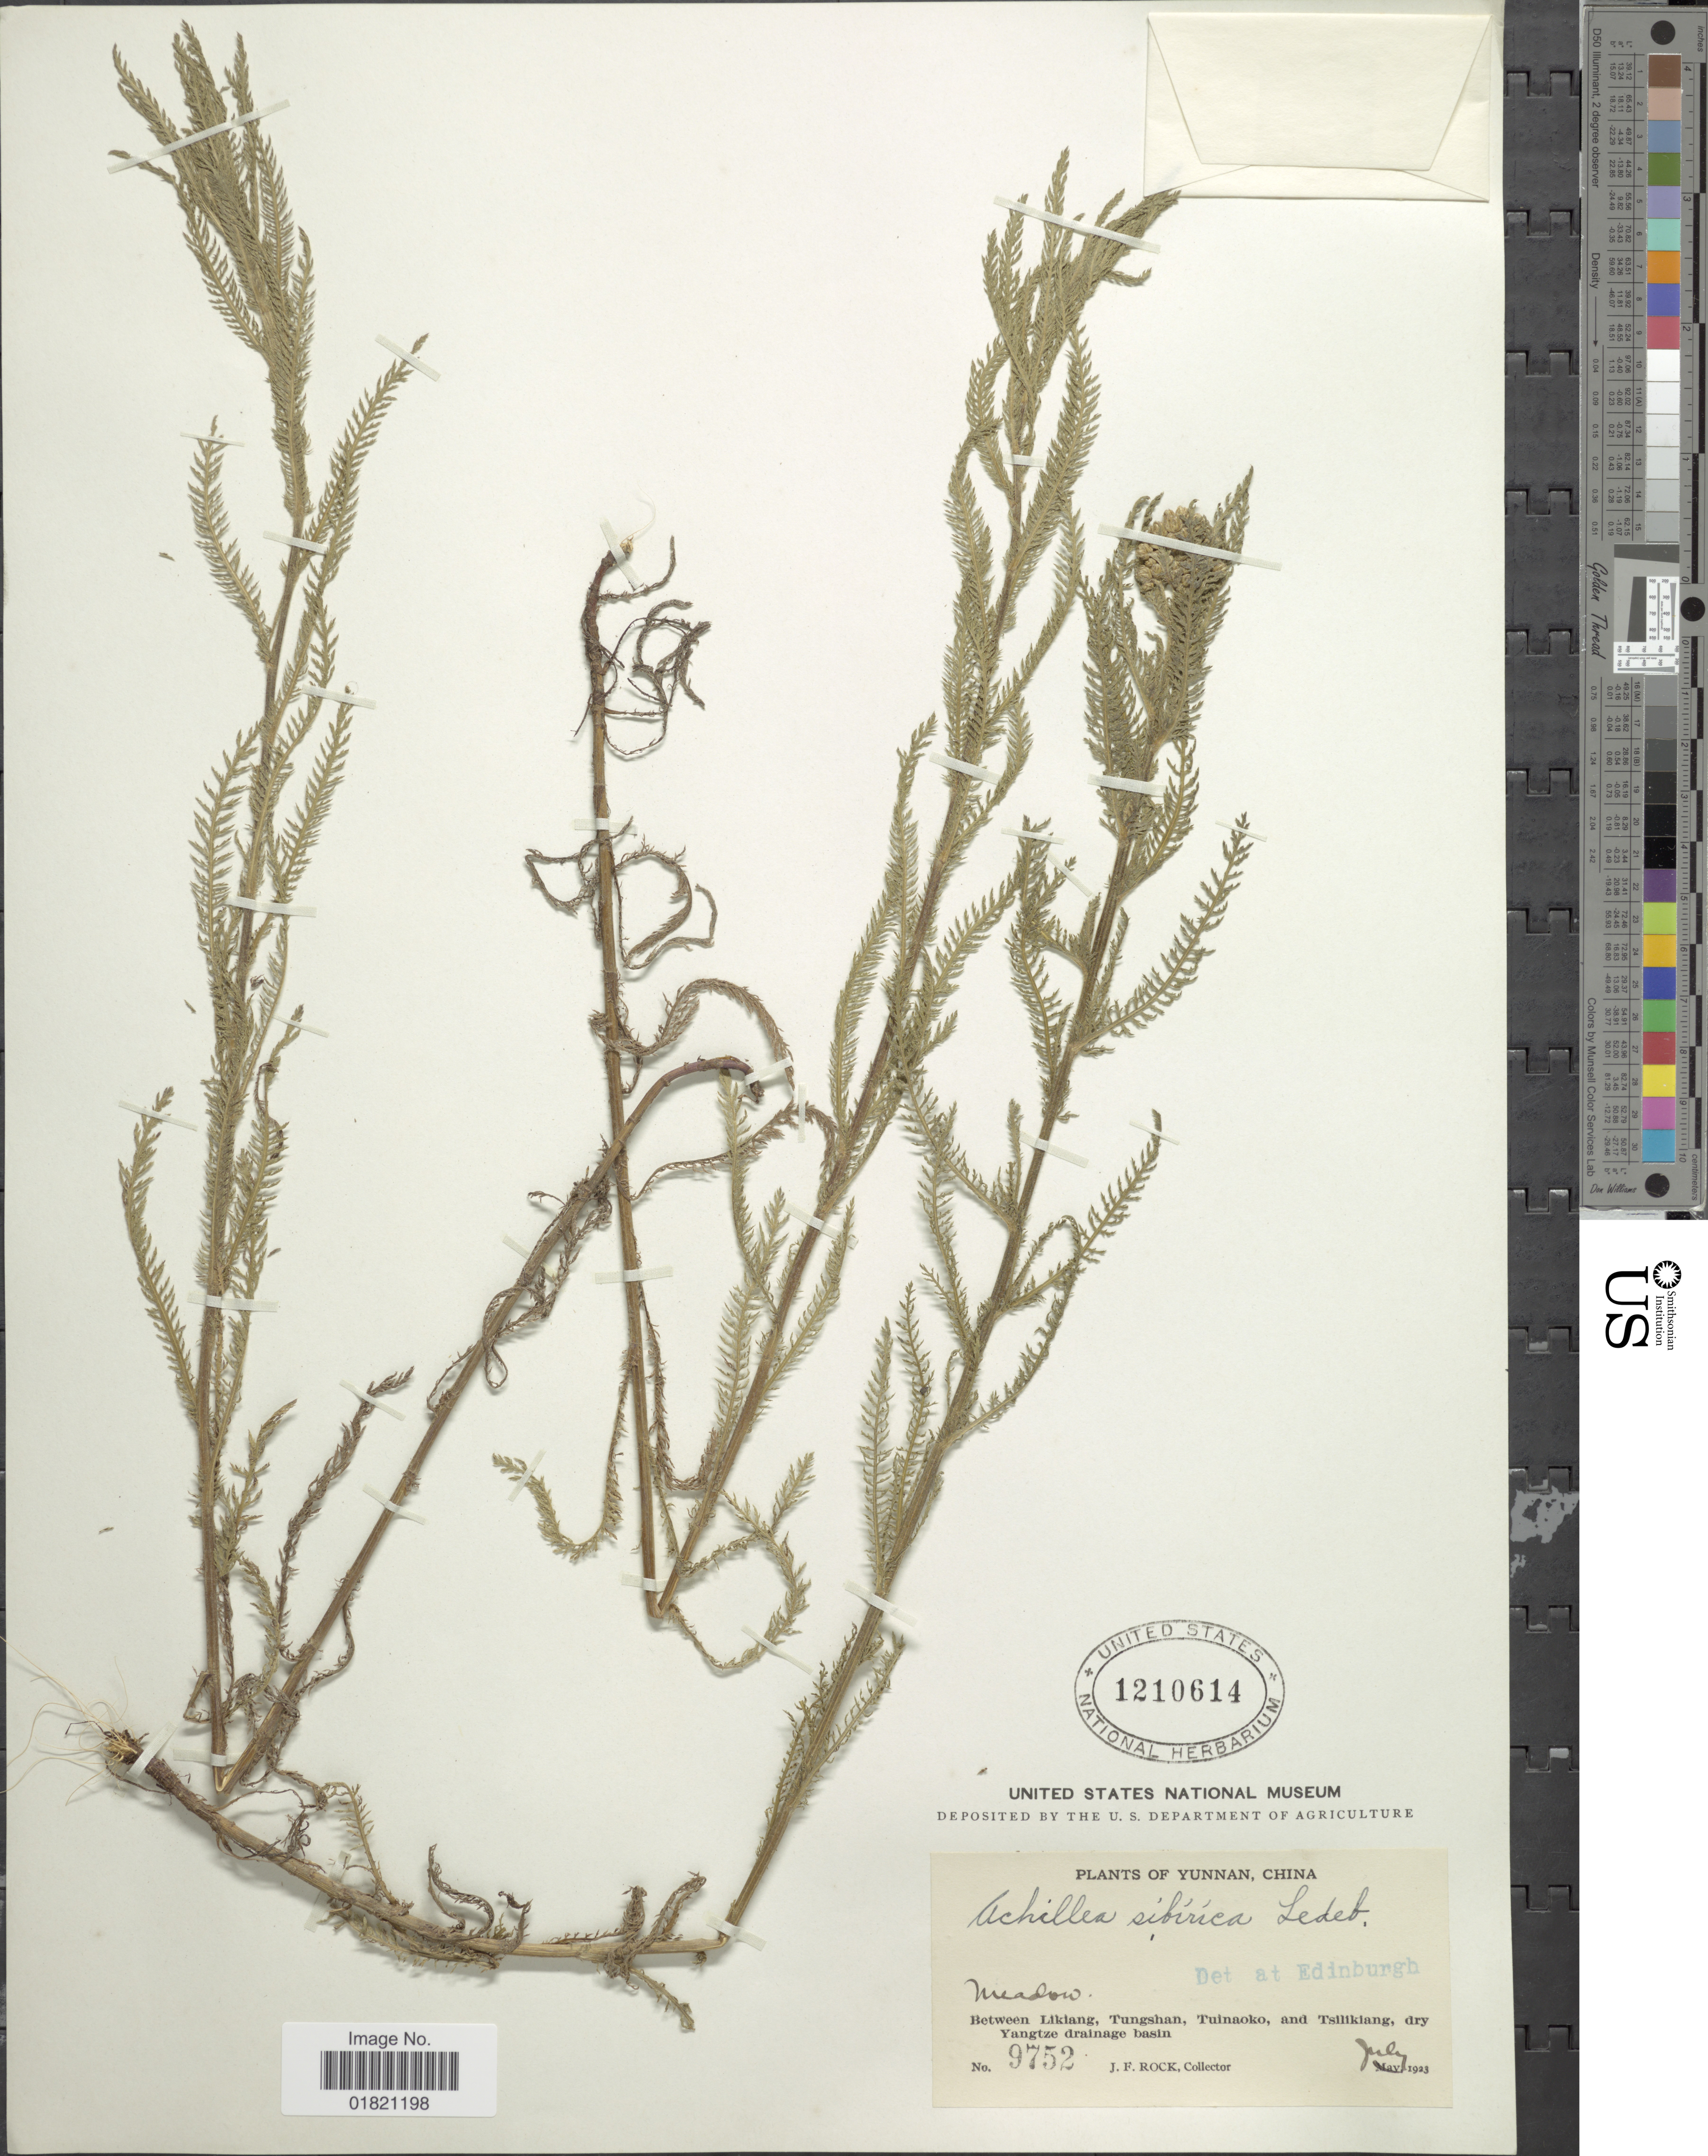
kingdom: Plantae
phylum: Tracheophyta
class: Magnoliopsida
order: Asterales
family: Asteraceae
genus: Achillea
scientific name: Achillea sibirica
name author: Ledeb.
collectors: J. Rock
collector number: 9752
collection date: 1923-07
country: China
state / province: Yunnan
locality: Between Likiang, Tungshan, Tuinaoko, and Tsilikiang, dry Yangtze drainage basin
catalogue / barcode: US 1210614